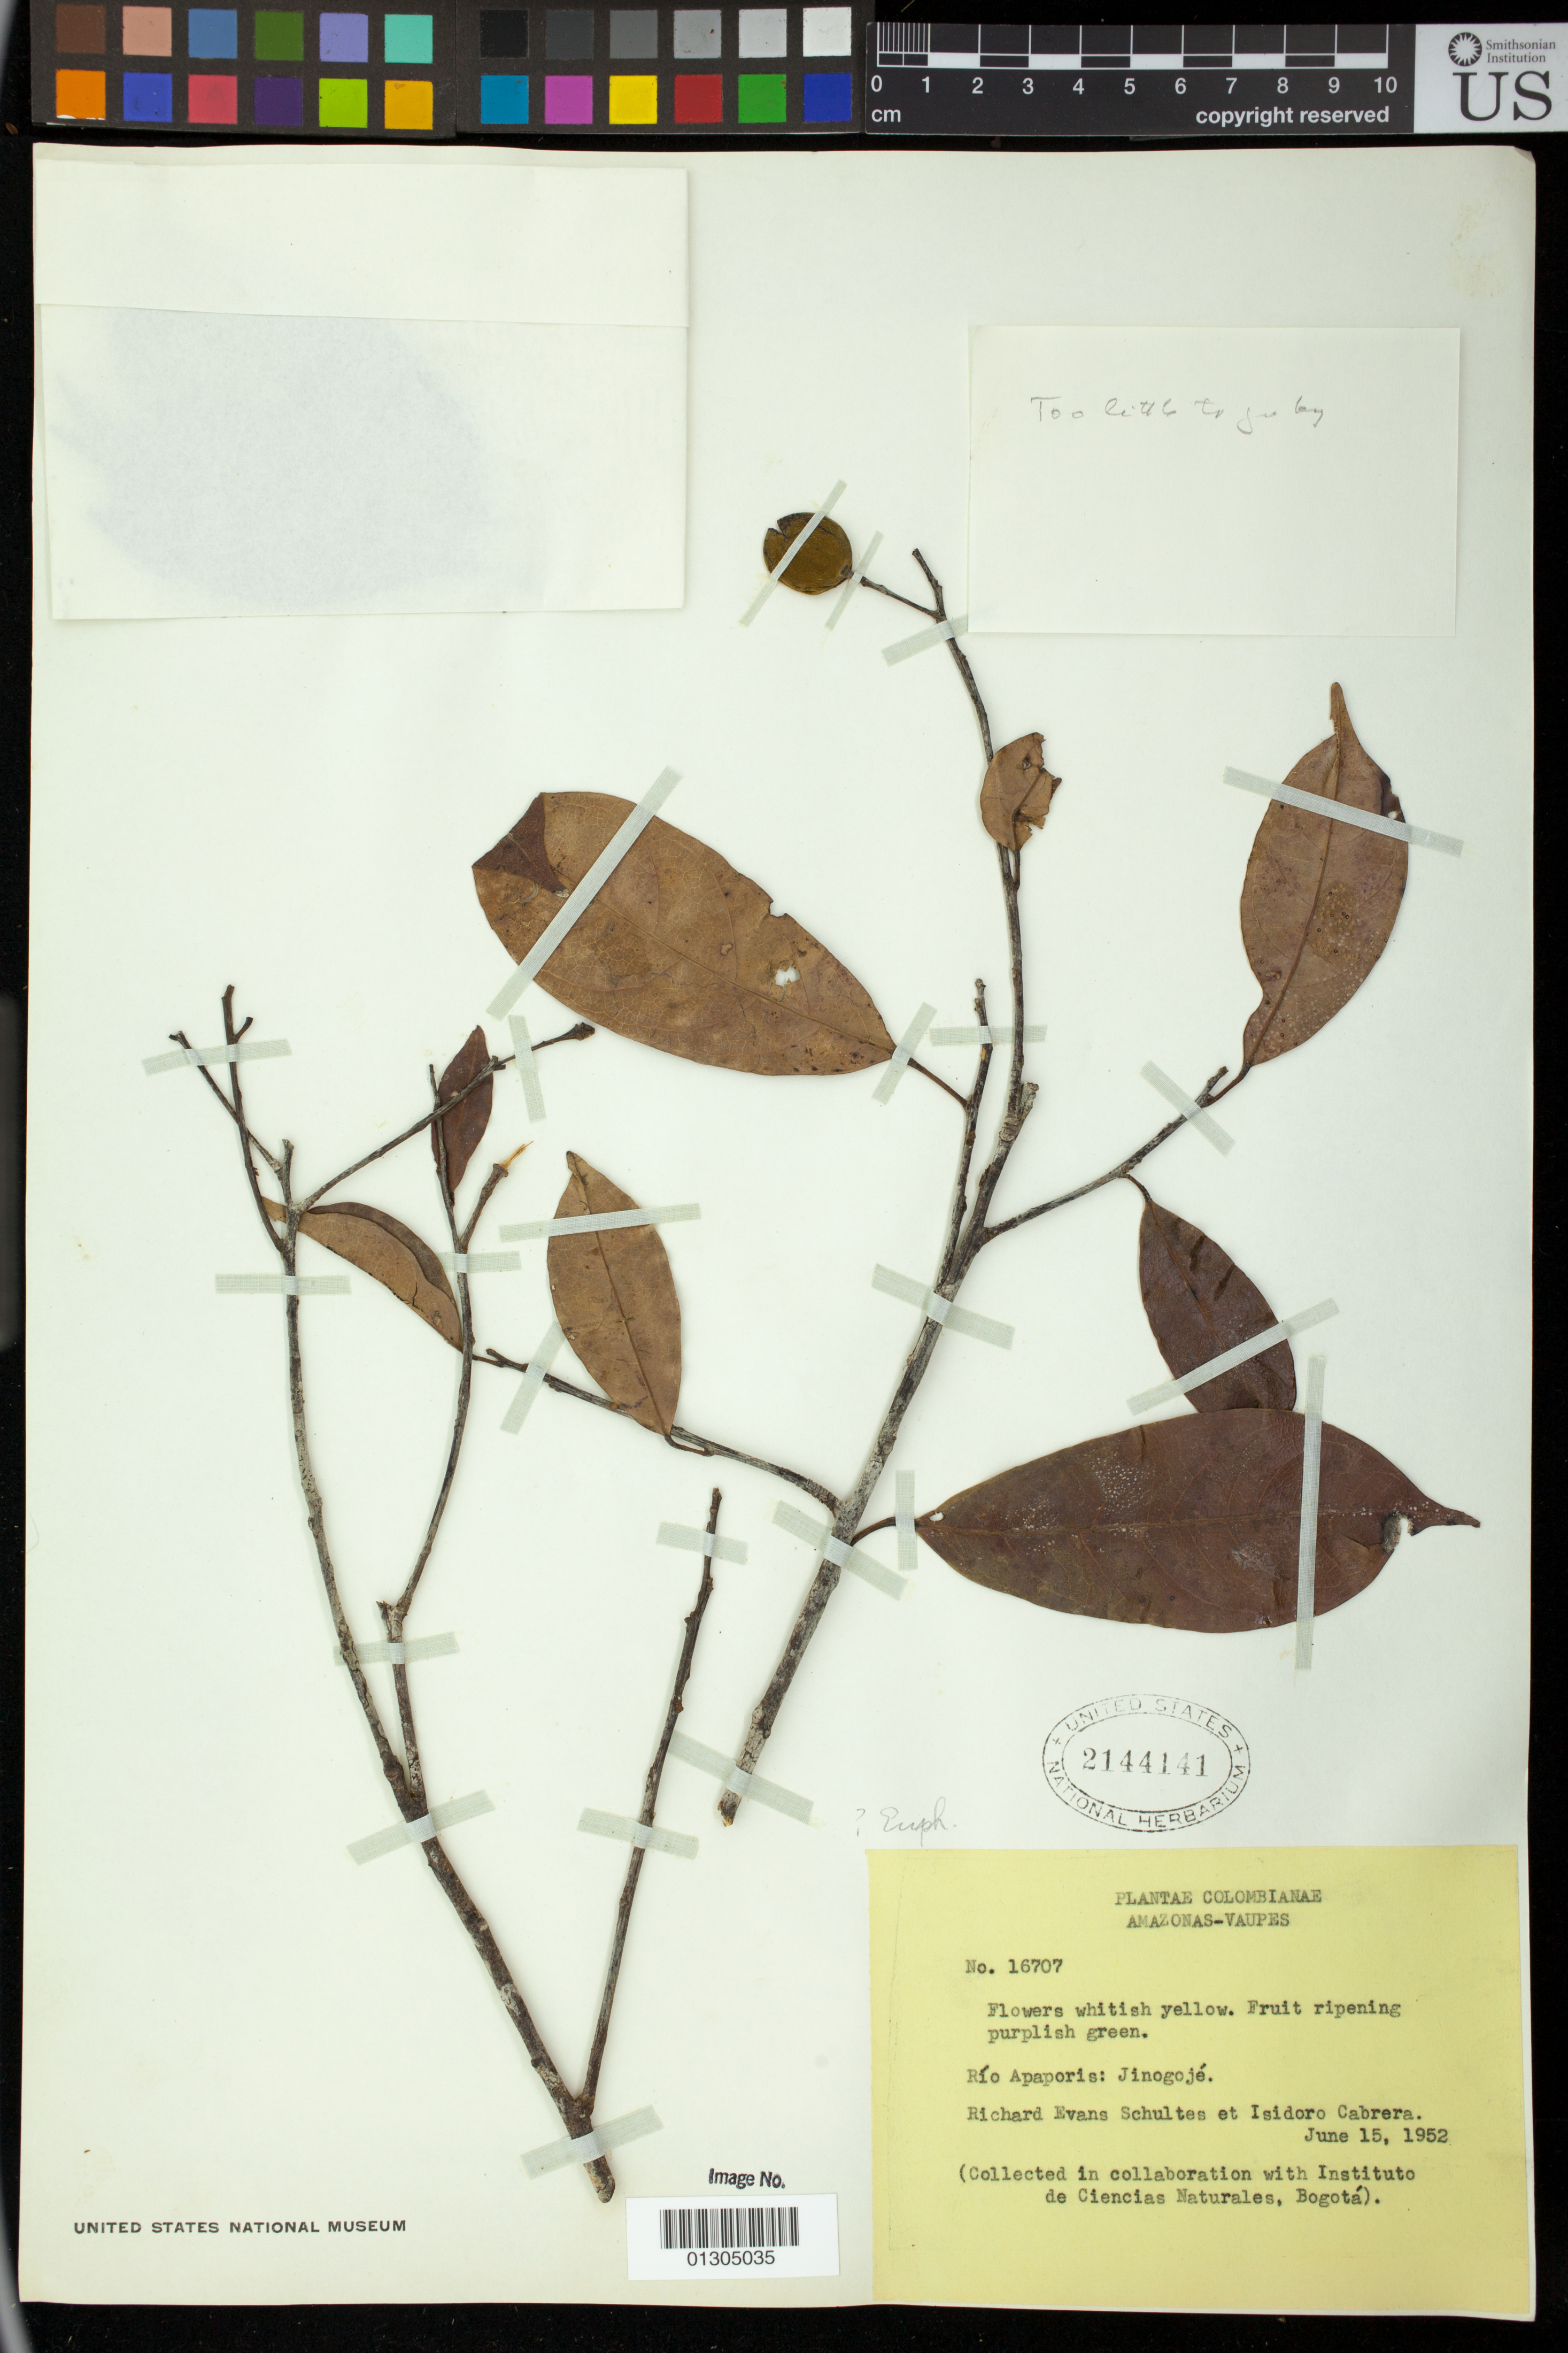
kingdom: Plantae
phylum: Tracheophyta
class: Magnoliopsida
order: Malpighiales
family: Euphorbiaceae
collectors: R. E. Schultes & I. Cabrera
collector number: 16707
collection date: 1952-06-15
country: Colombia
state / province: Amazonas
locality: Rio Apaporis : Jinogoje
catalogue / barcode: US 2144141